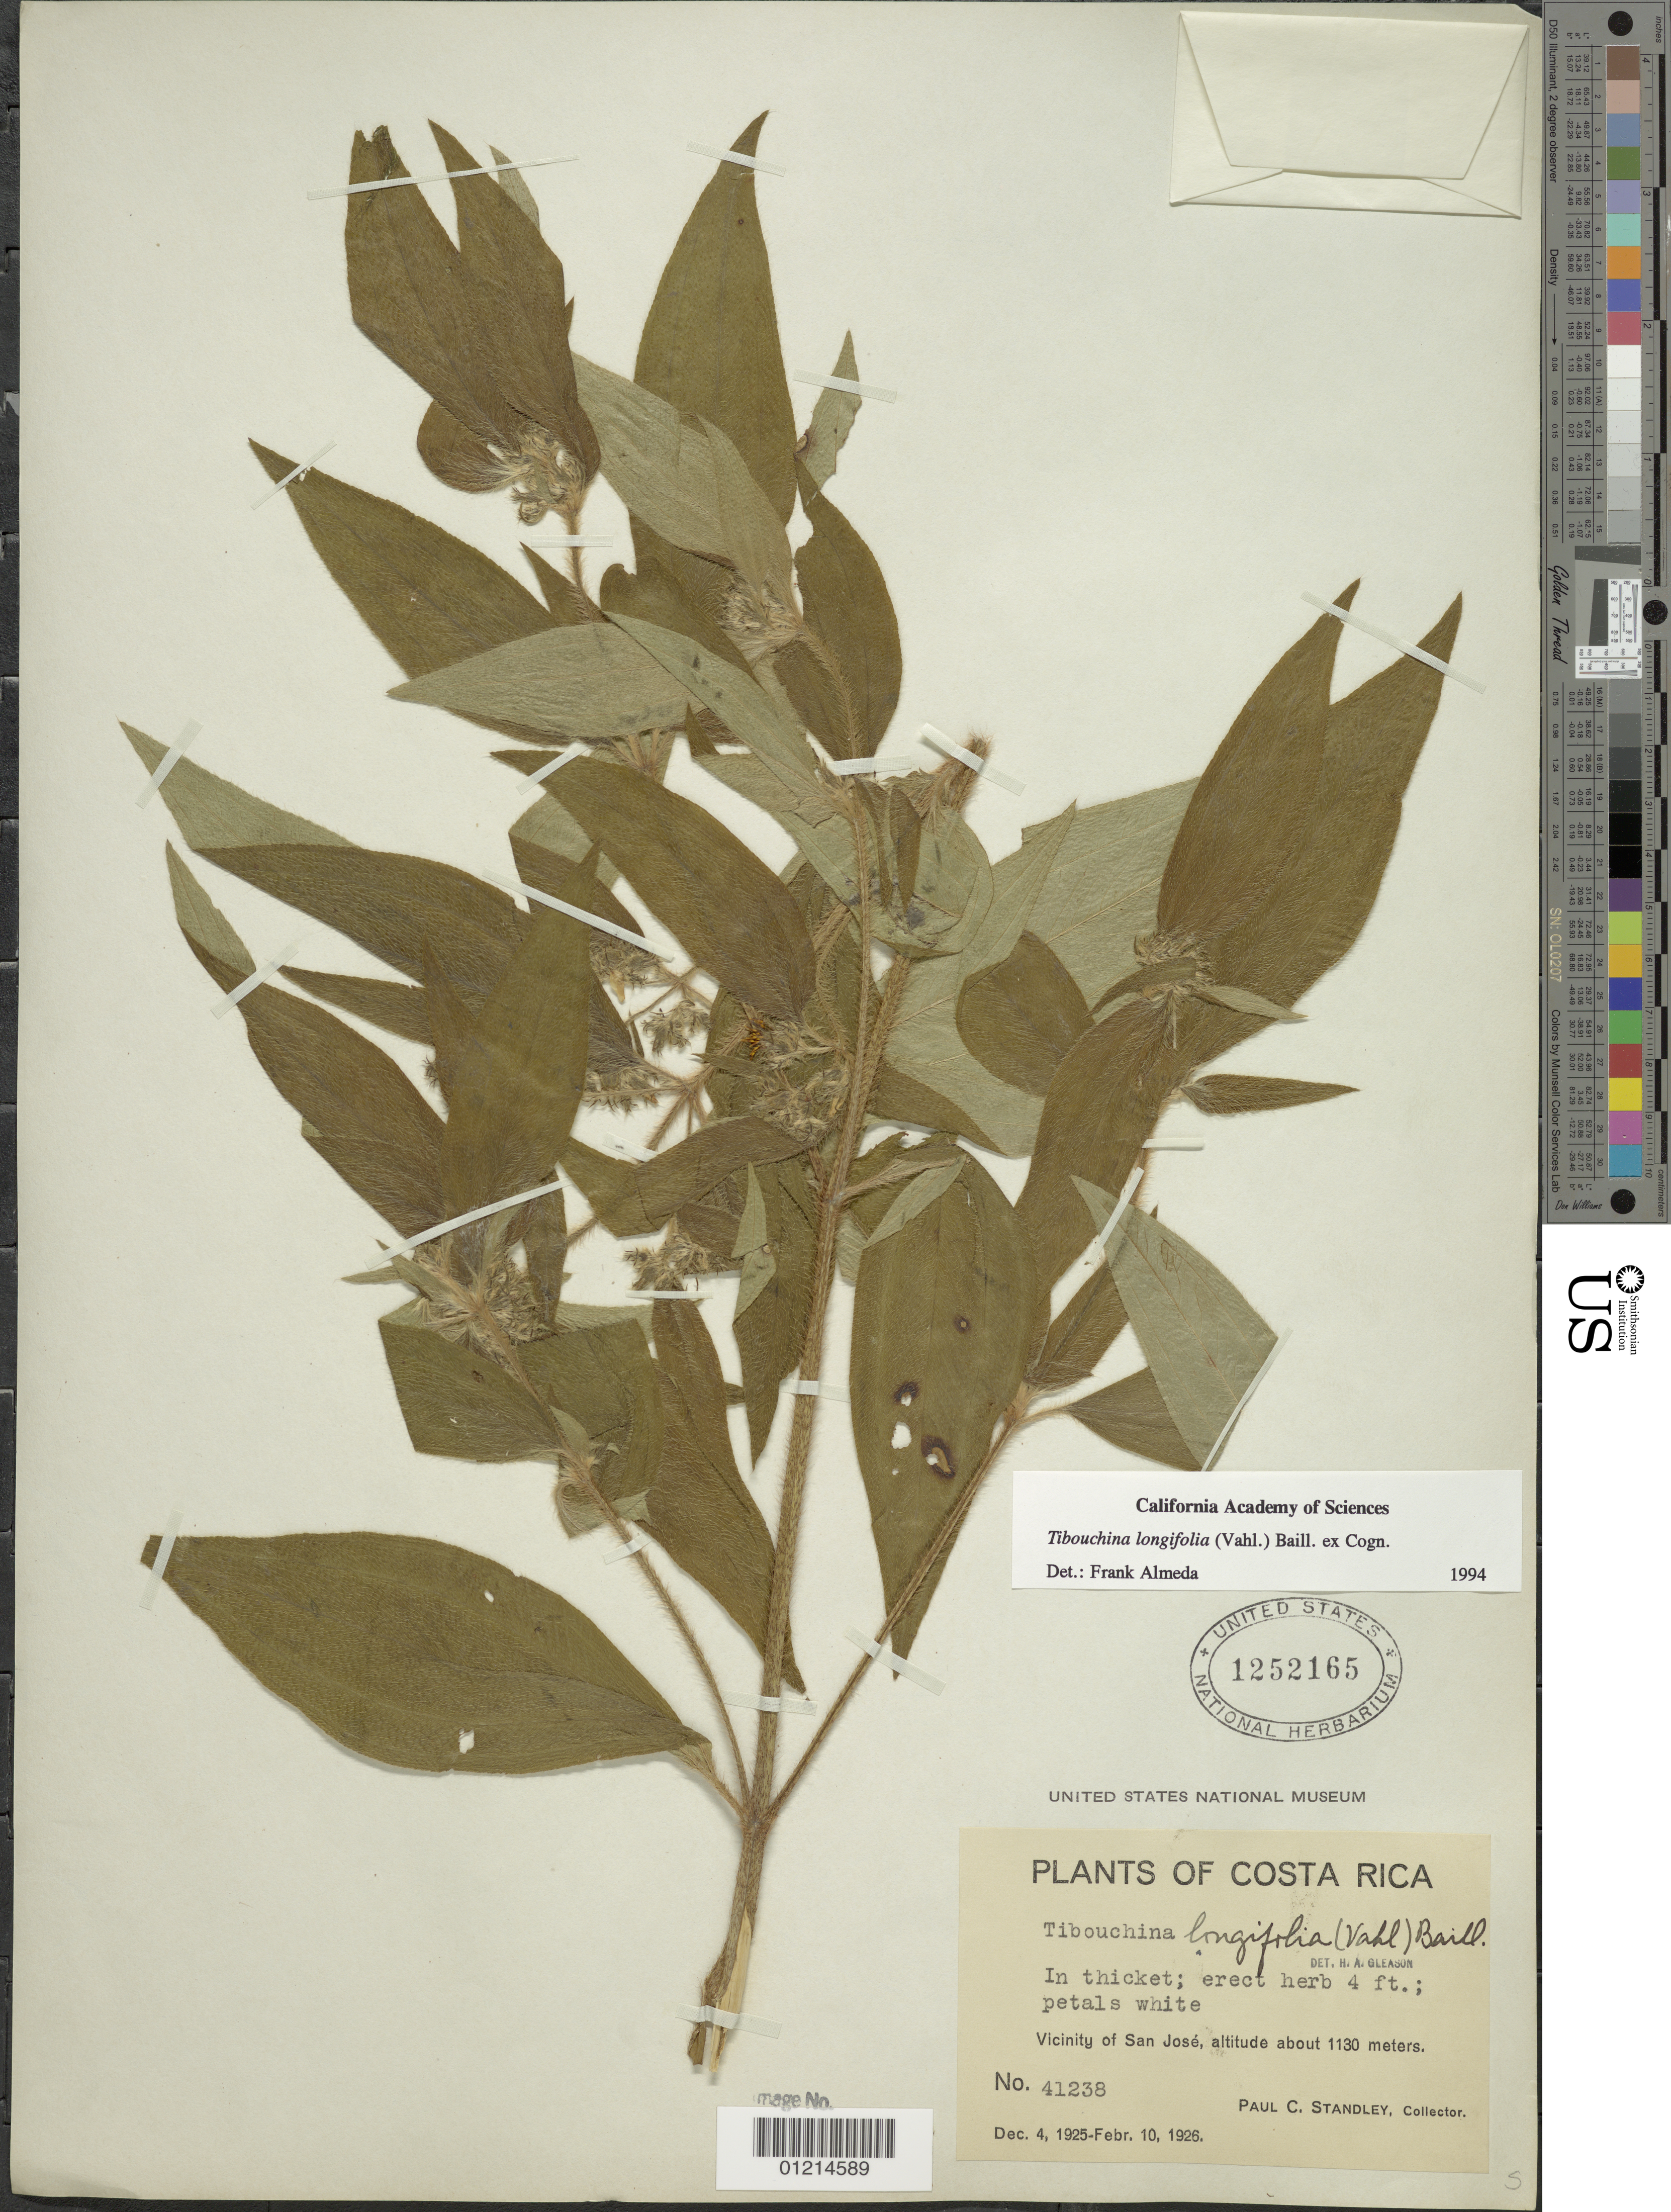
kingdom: Plantae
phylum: Tracheophyta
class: Magnoliopsida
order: Myrtales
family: Melastomataceae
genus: Chaetogastra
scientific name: Chaetogastra longifolia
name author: (Vahl) DC.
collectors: P. C. Standley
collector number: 41238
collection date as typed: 04 Dec 1925 to 10 Feb 1926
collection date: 1925-12-04/1926-02-10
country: Costa Rica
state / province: San José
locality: Vicinity of San José.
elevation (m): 1130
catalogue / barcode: US 1252165